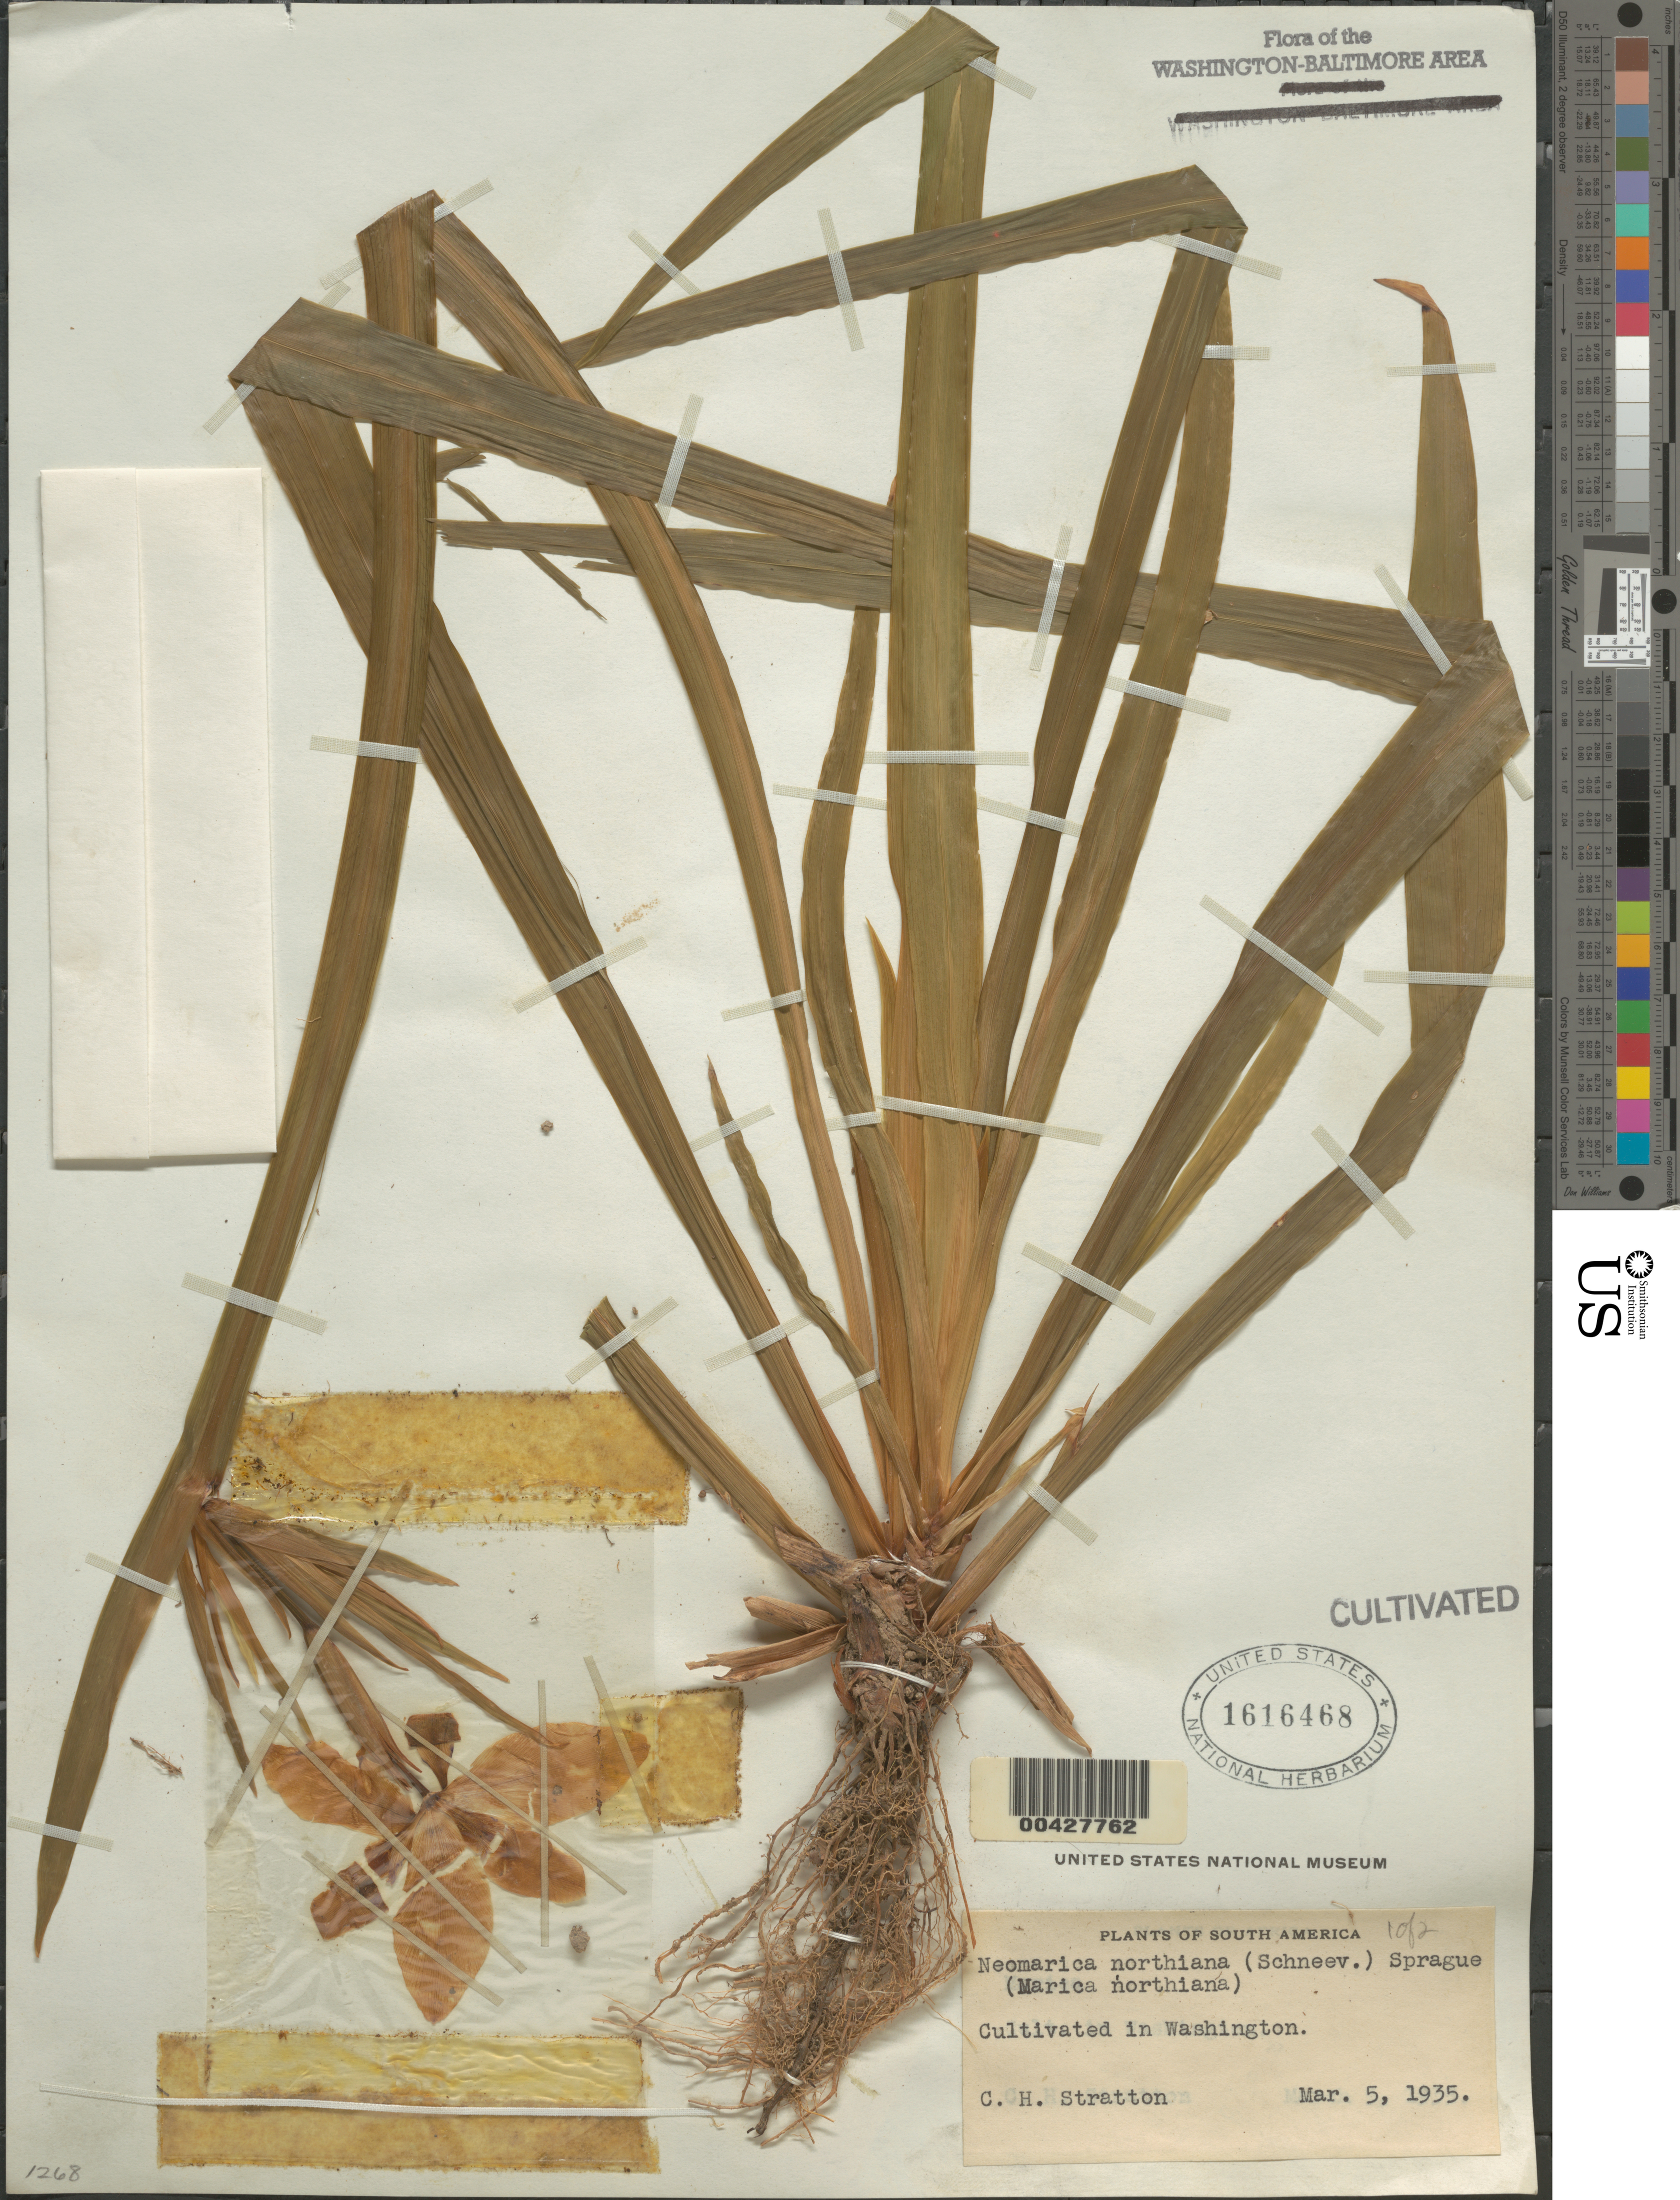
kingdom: Plantae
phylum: Tracheophyta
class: Liliopsida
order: Asparagales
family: Iridaceae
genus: Neomarica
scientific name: Neomarica northiana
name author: (Schneev.) Sprague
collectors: C. Stratton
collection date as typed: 05 Mar 1935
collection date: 1935-03-05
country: United States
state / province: District of Columbia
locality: Washington D.C.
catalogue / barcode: US 1616468